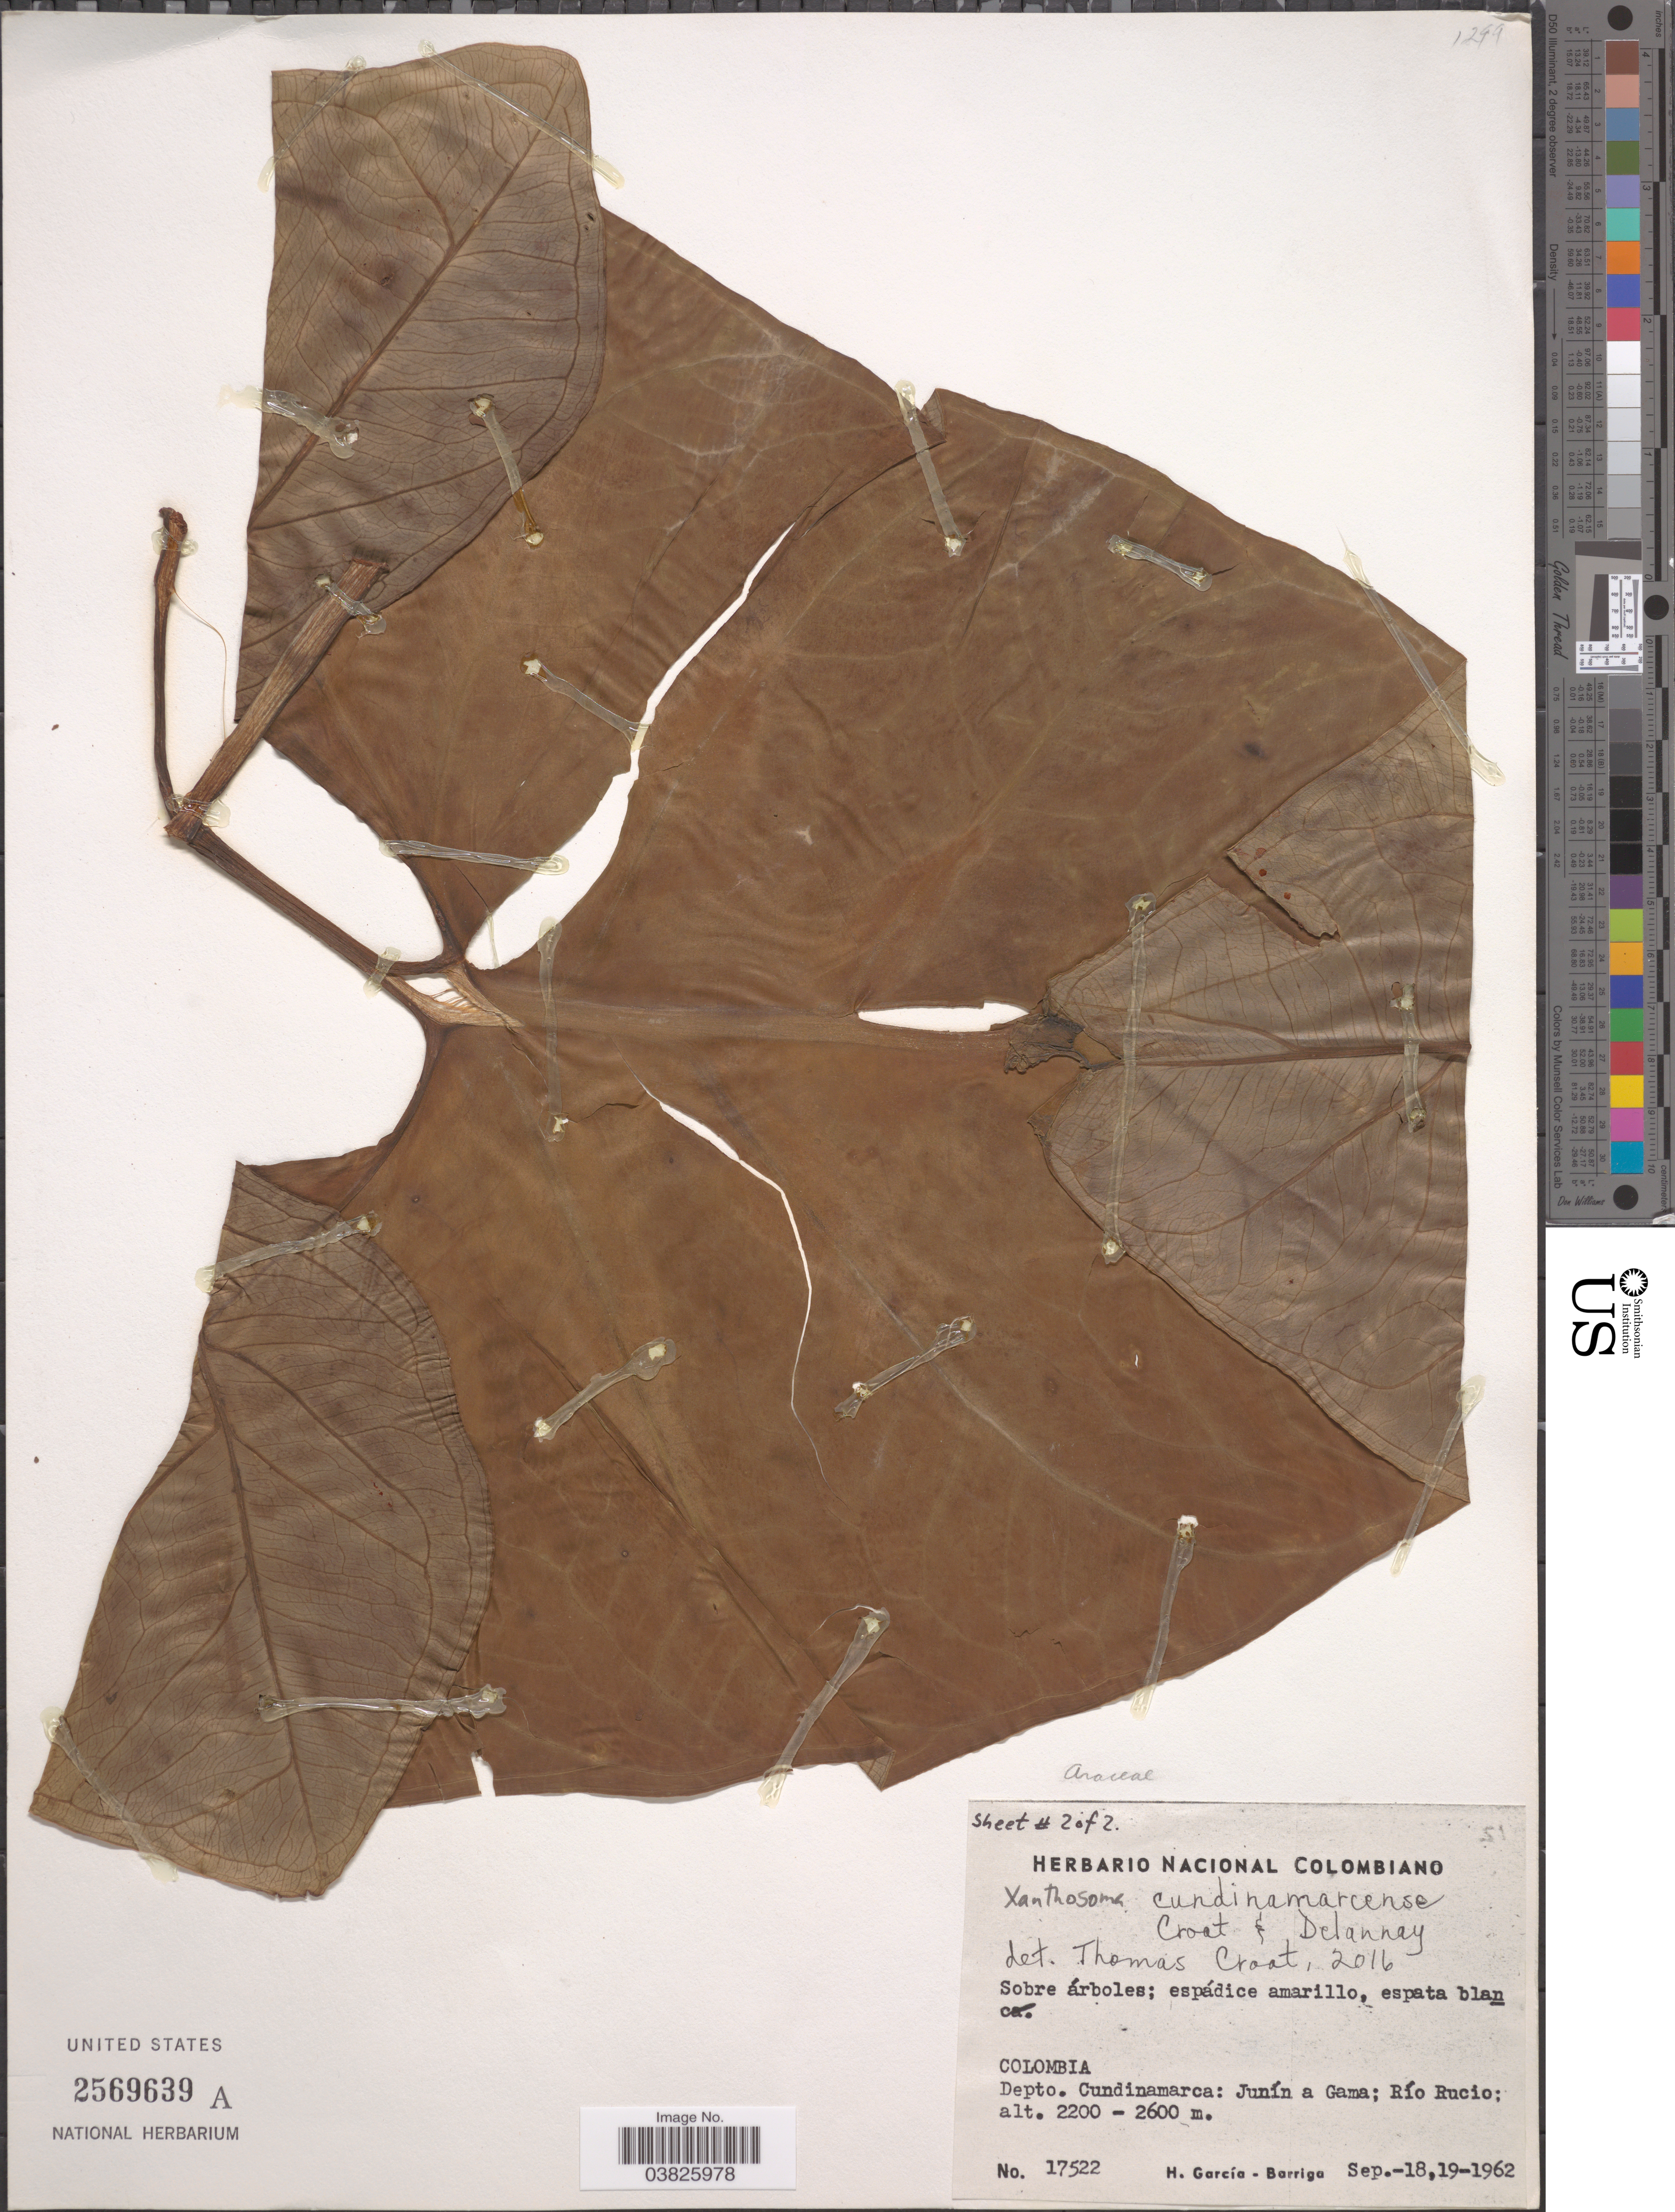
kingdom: Plantae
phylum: Tracheophyta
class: Liliopsida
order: Alismatales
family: Araceae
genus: Xanthosoma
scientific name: Xanthosoma cundinamarcense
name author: Croat & Delannay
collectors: H. García Barriga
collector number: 17522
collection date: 1962-09-18/1962-09-19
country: Colombia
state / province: Cundinamarca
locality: Depto. Cundinamarca: Junín a Gama; Río Rucio.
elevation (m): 2200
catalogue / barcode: US 2569639A